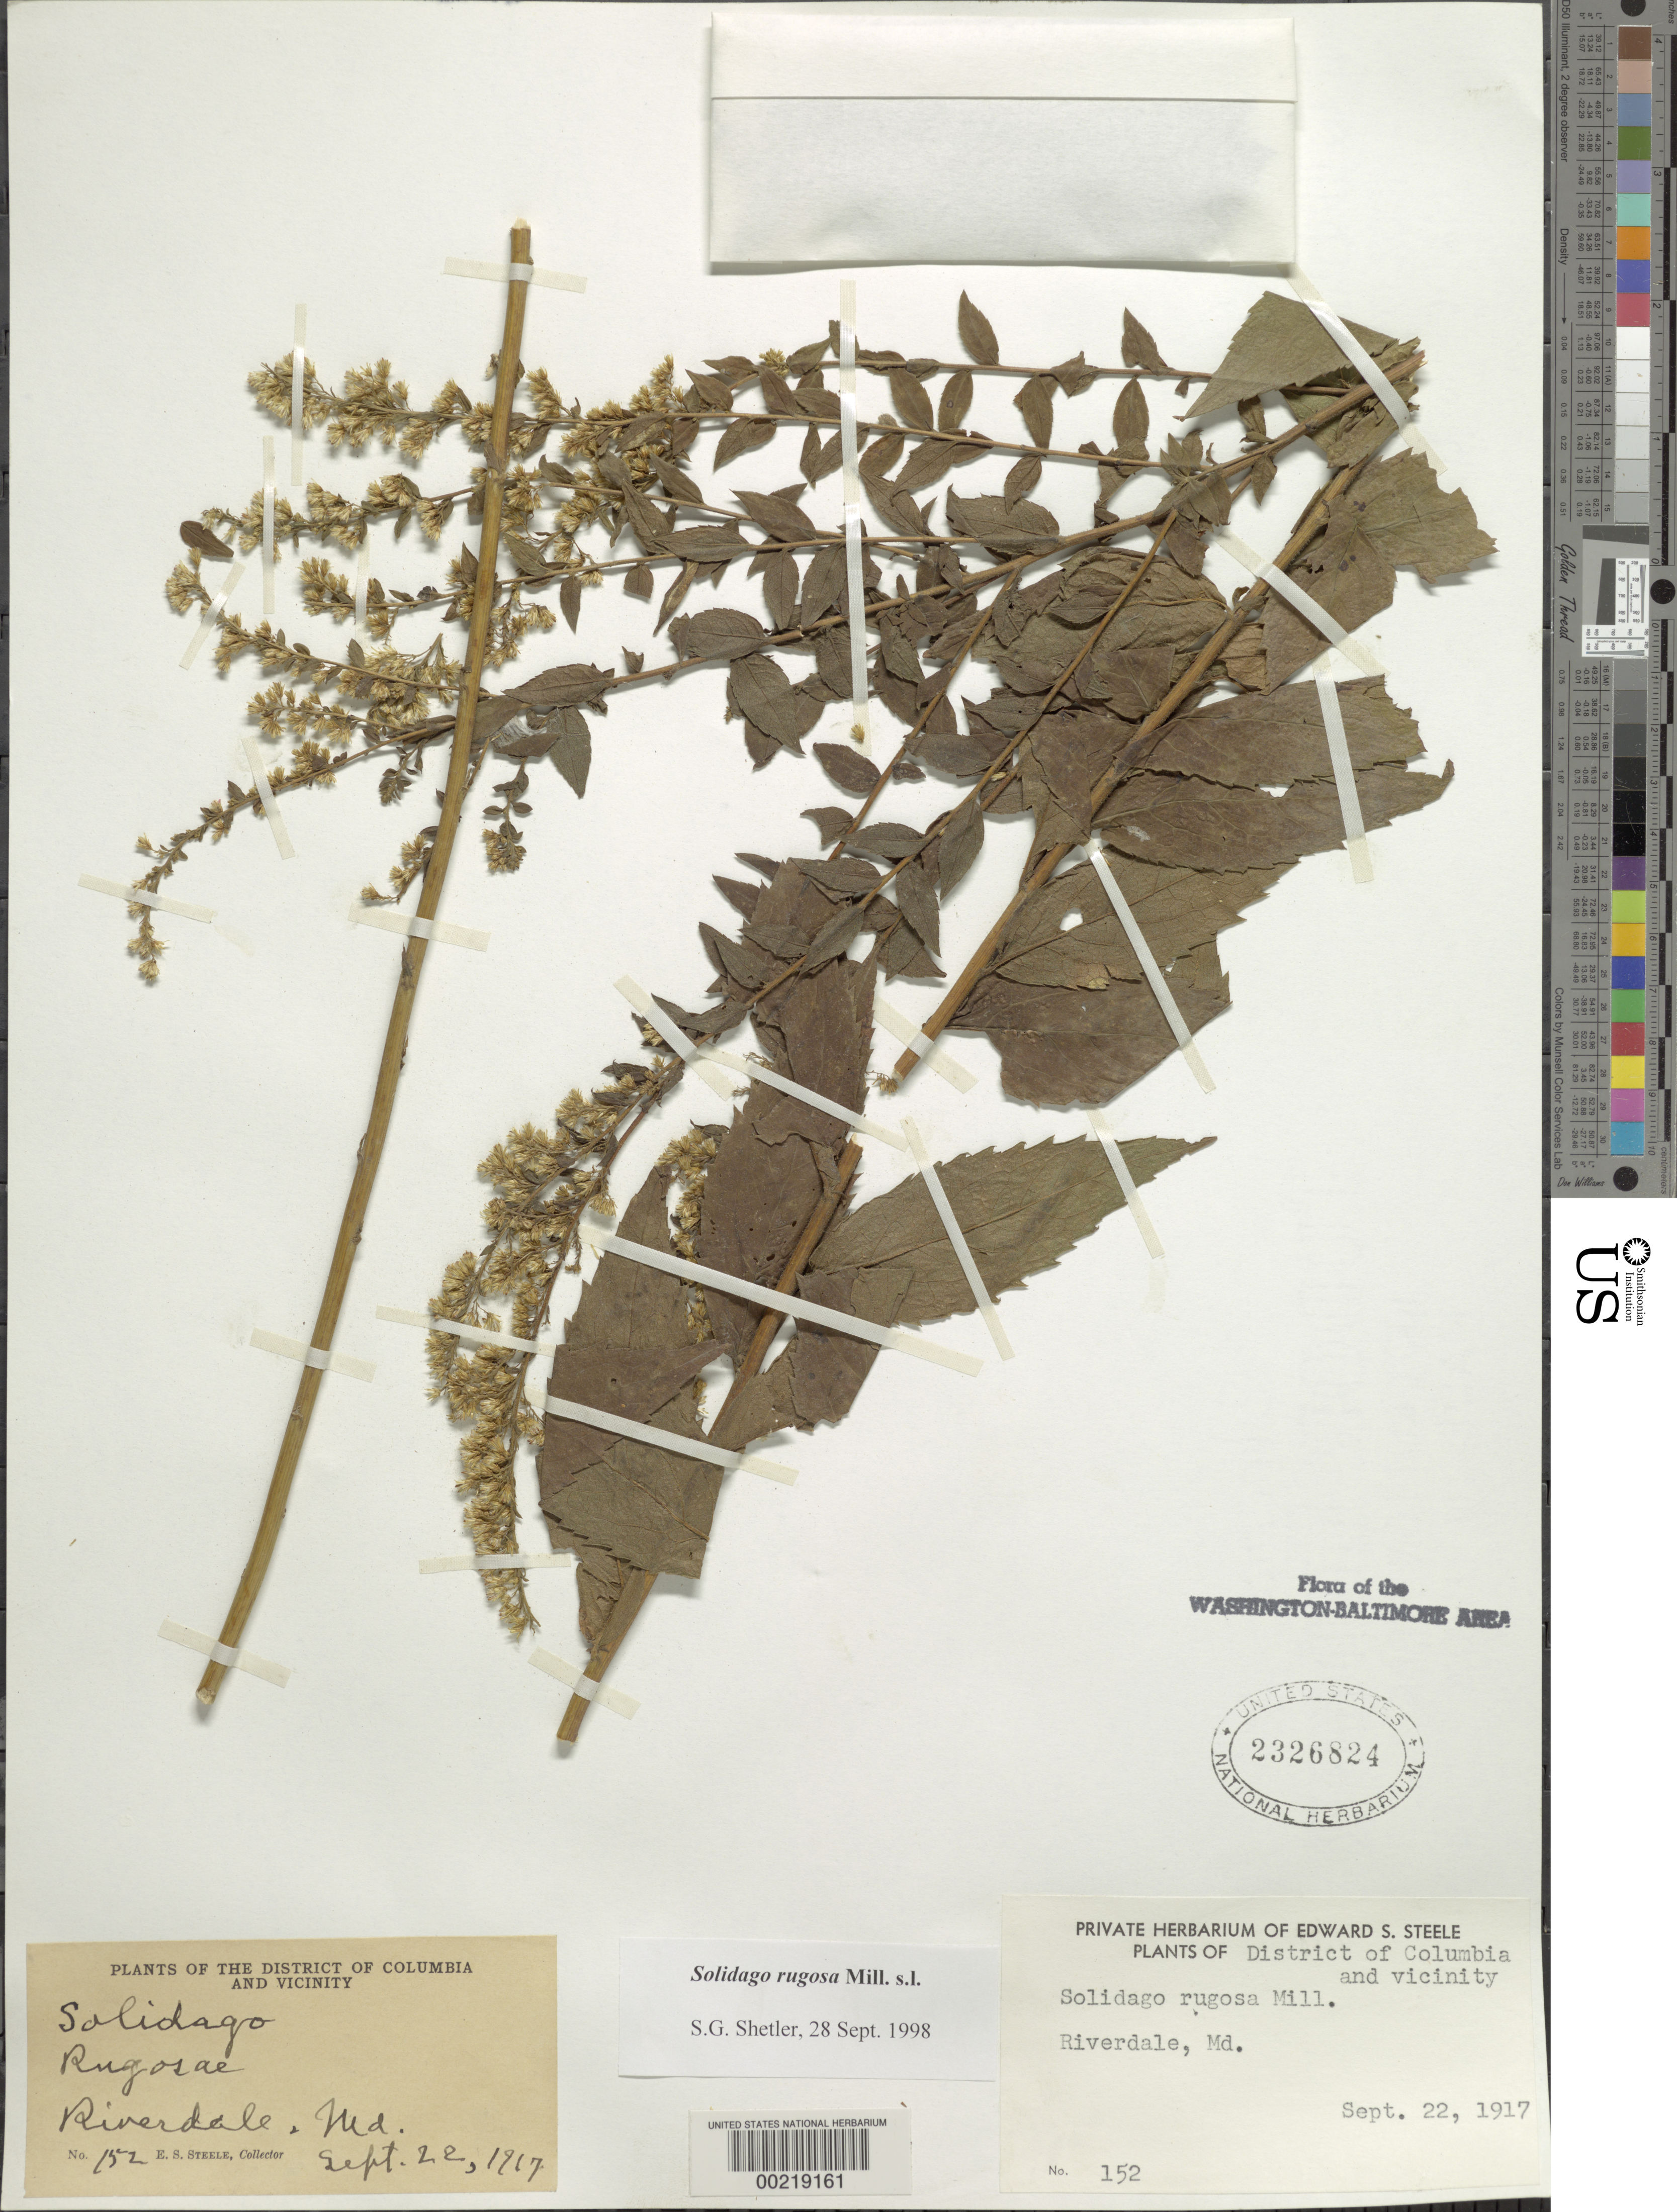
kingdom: Plantae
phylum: Tracheophyta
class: Magnoliopsida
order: Asterales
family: Asteraceae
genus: Solidago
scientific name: Solidago rugosa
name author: Mill.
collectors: E. Steele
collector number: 152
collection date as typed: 22 Sep 1917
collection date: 1917-09-22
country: United States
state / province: Maryland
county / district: Prince George's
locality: Riverdale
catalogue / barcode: US 2326824